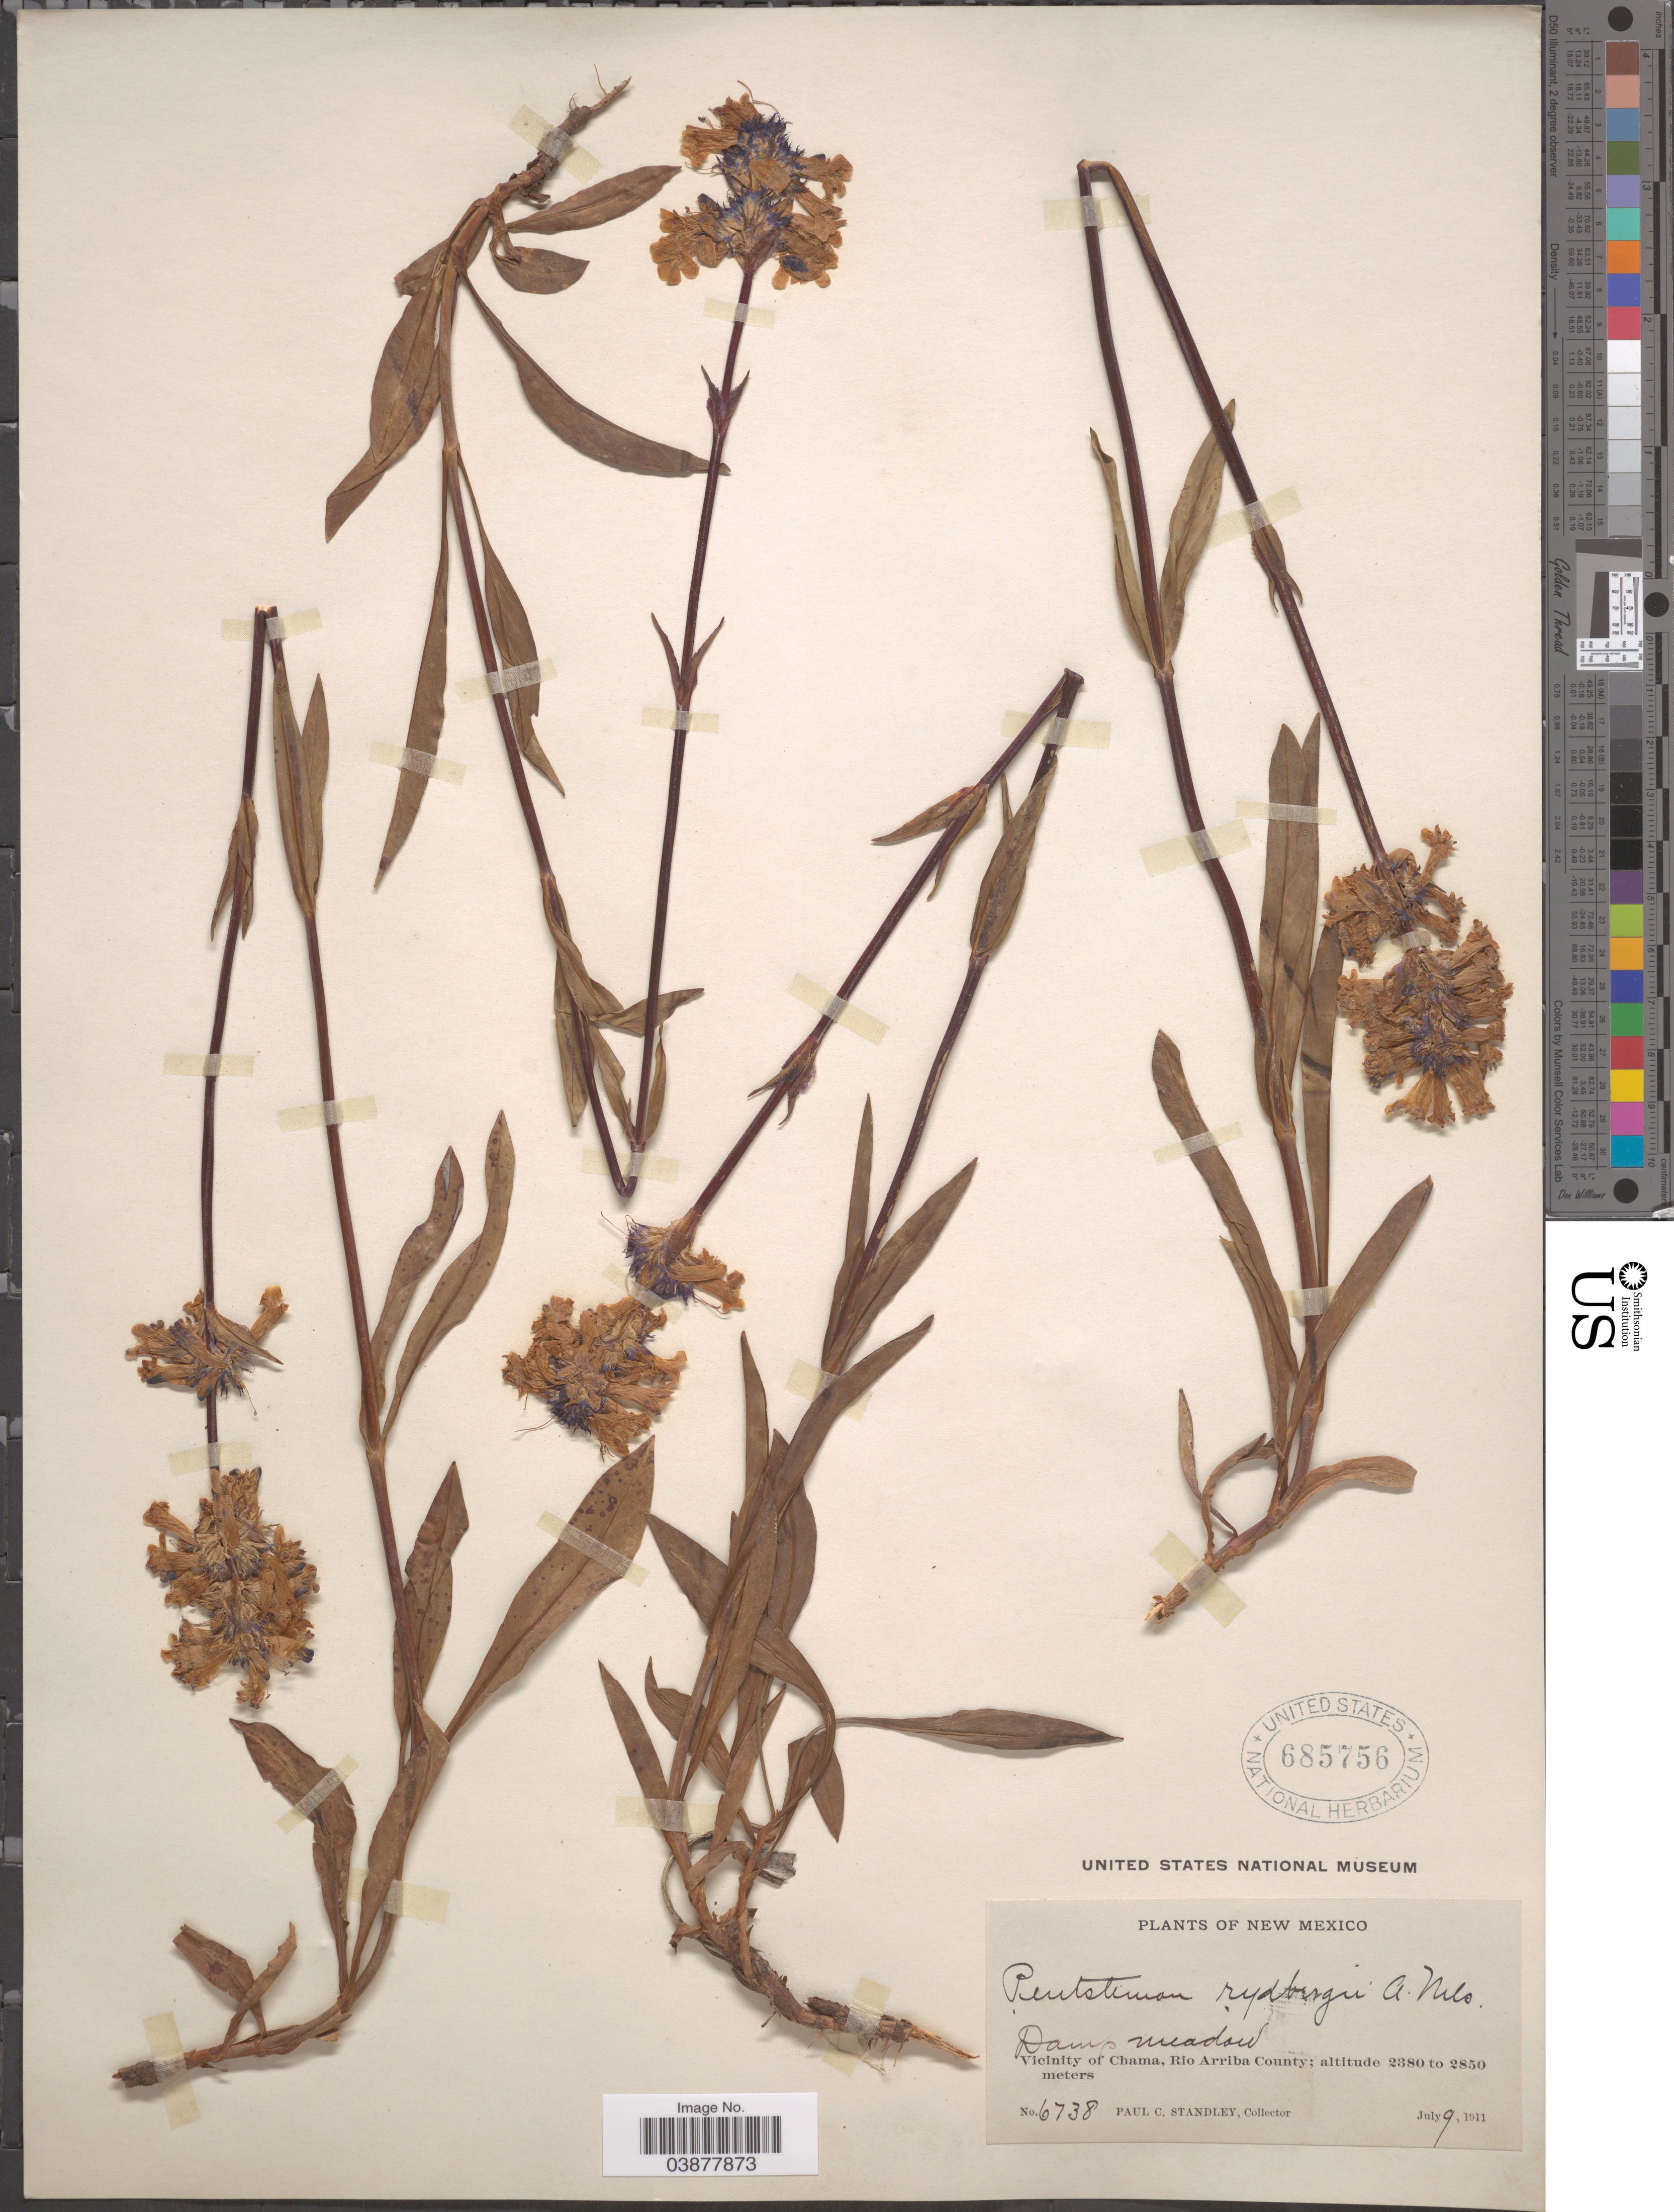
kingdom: Plantae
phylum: Tracheophyta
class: Magnoliopsida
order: Lamiales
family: Plantaginaceae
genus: Penstemon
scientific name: Penstemon rydbergii var. oreocharis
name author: (Greene) N.H. Holmgren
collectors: P. C. Standley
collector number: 6738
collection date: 1911-07-09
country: United States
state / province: New Mexico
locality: Vicinity of Chama, Rio Arriba County.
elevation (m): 2380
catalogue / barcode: US 685756